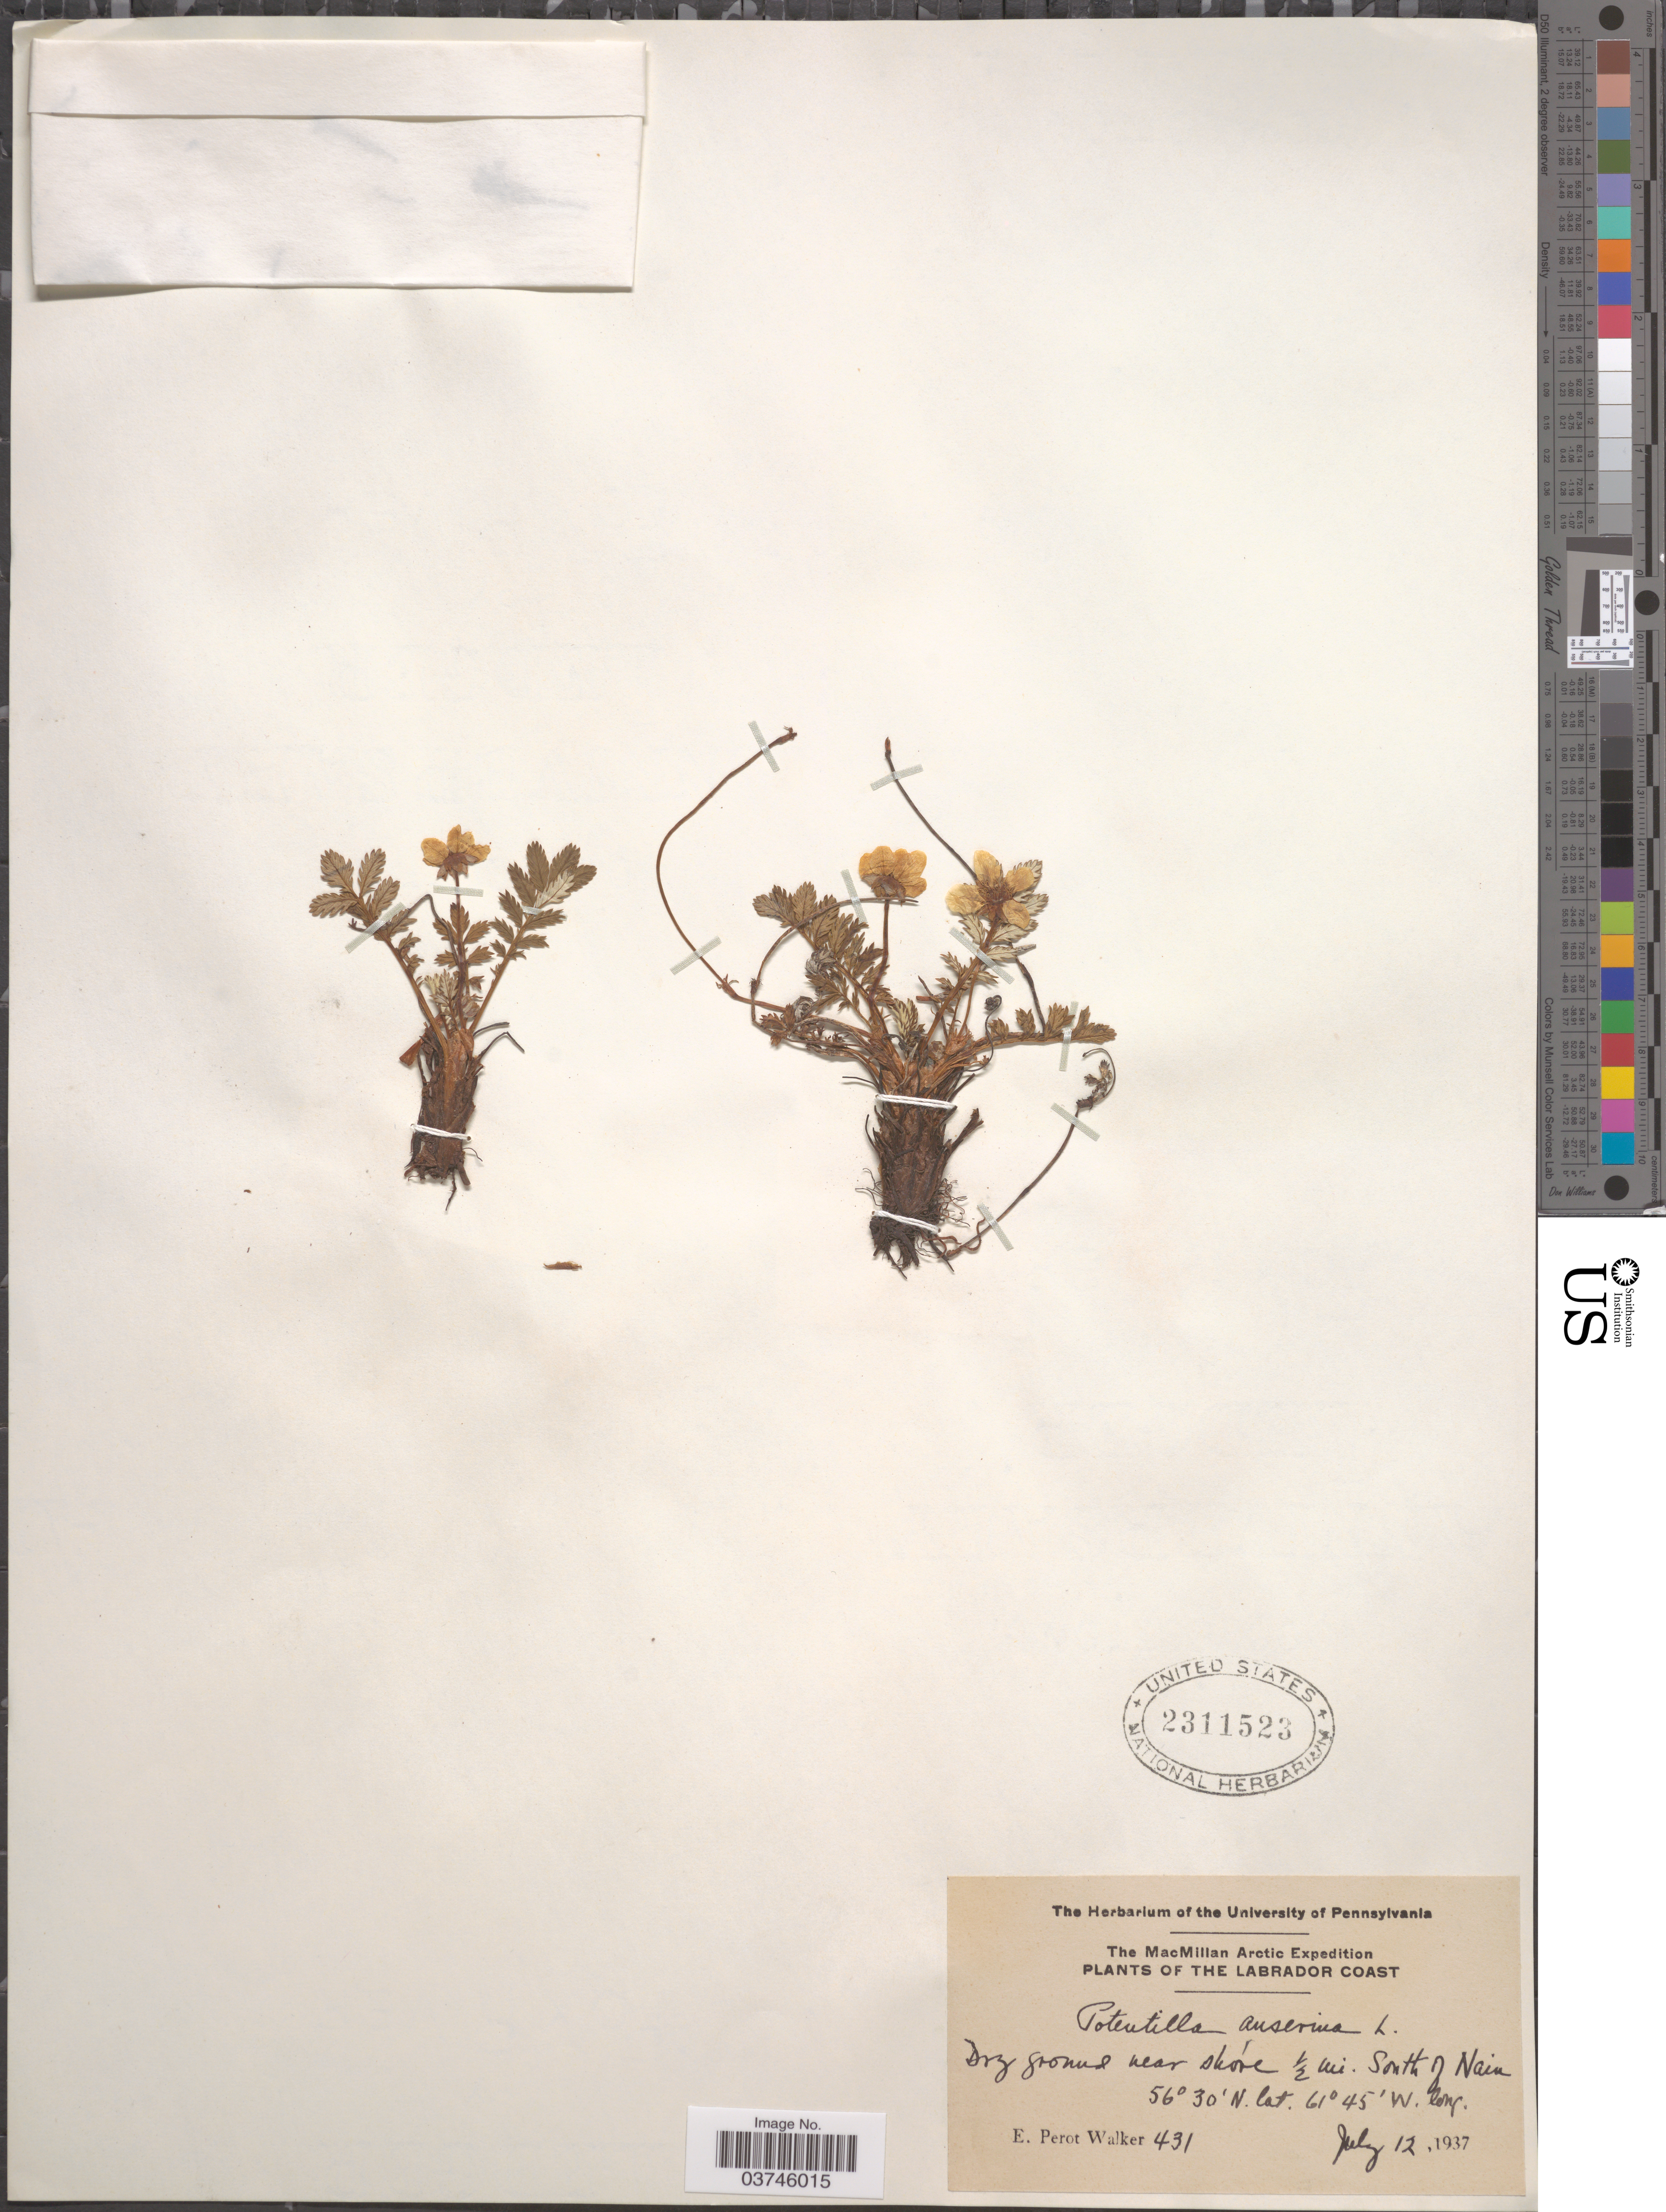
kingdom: Plantae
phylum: Tracheophyta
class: Magnoliopsida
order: Rosales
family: Rosaceae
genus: Argentina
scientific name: Argentina anserina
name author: (L.) Rydb.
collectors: E. Walker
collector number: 431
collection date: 1937-07-12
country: Canada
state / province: Newfoundland and Labrador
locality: The Labrador Coast. Dry ground near shore ½ mi. South of Nain.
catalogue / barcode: US 2311523